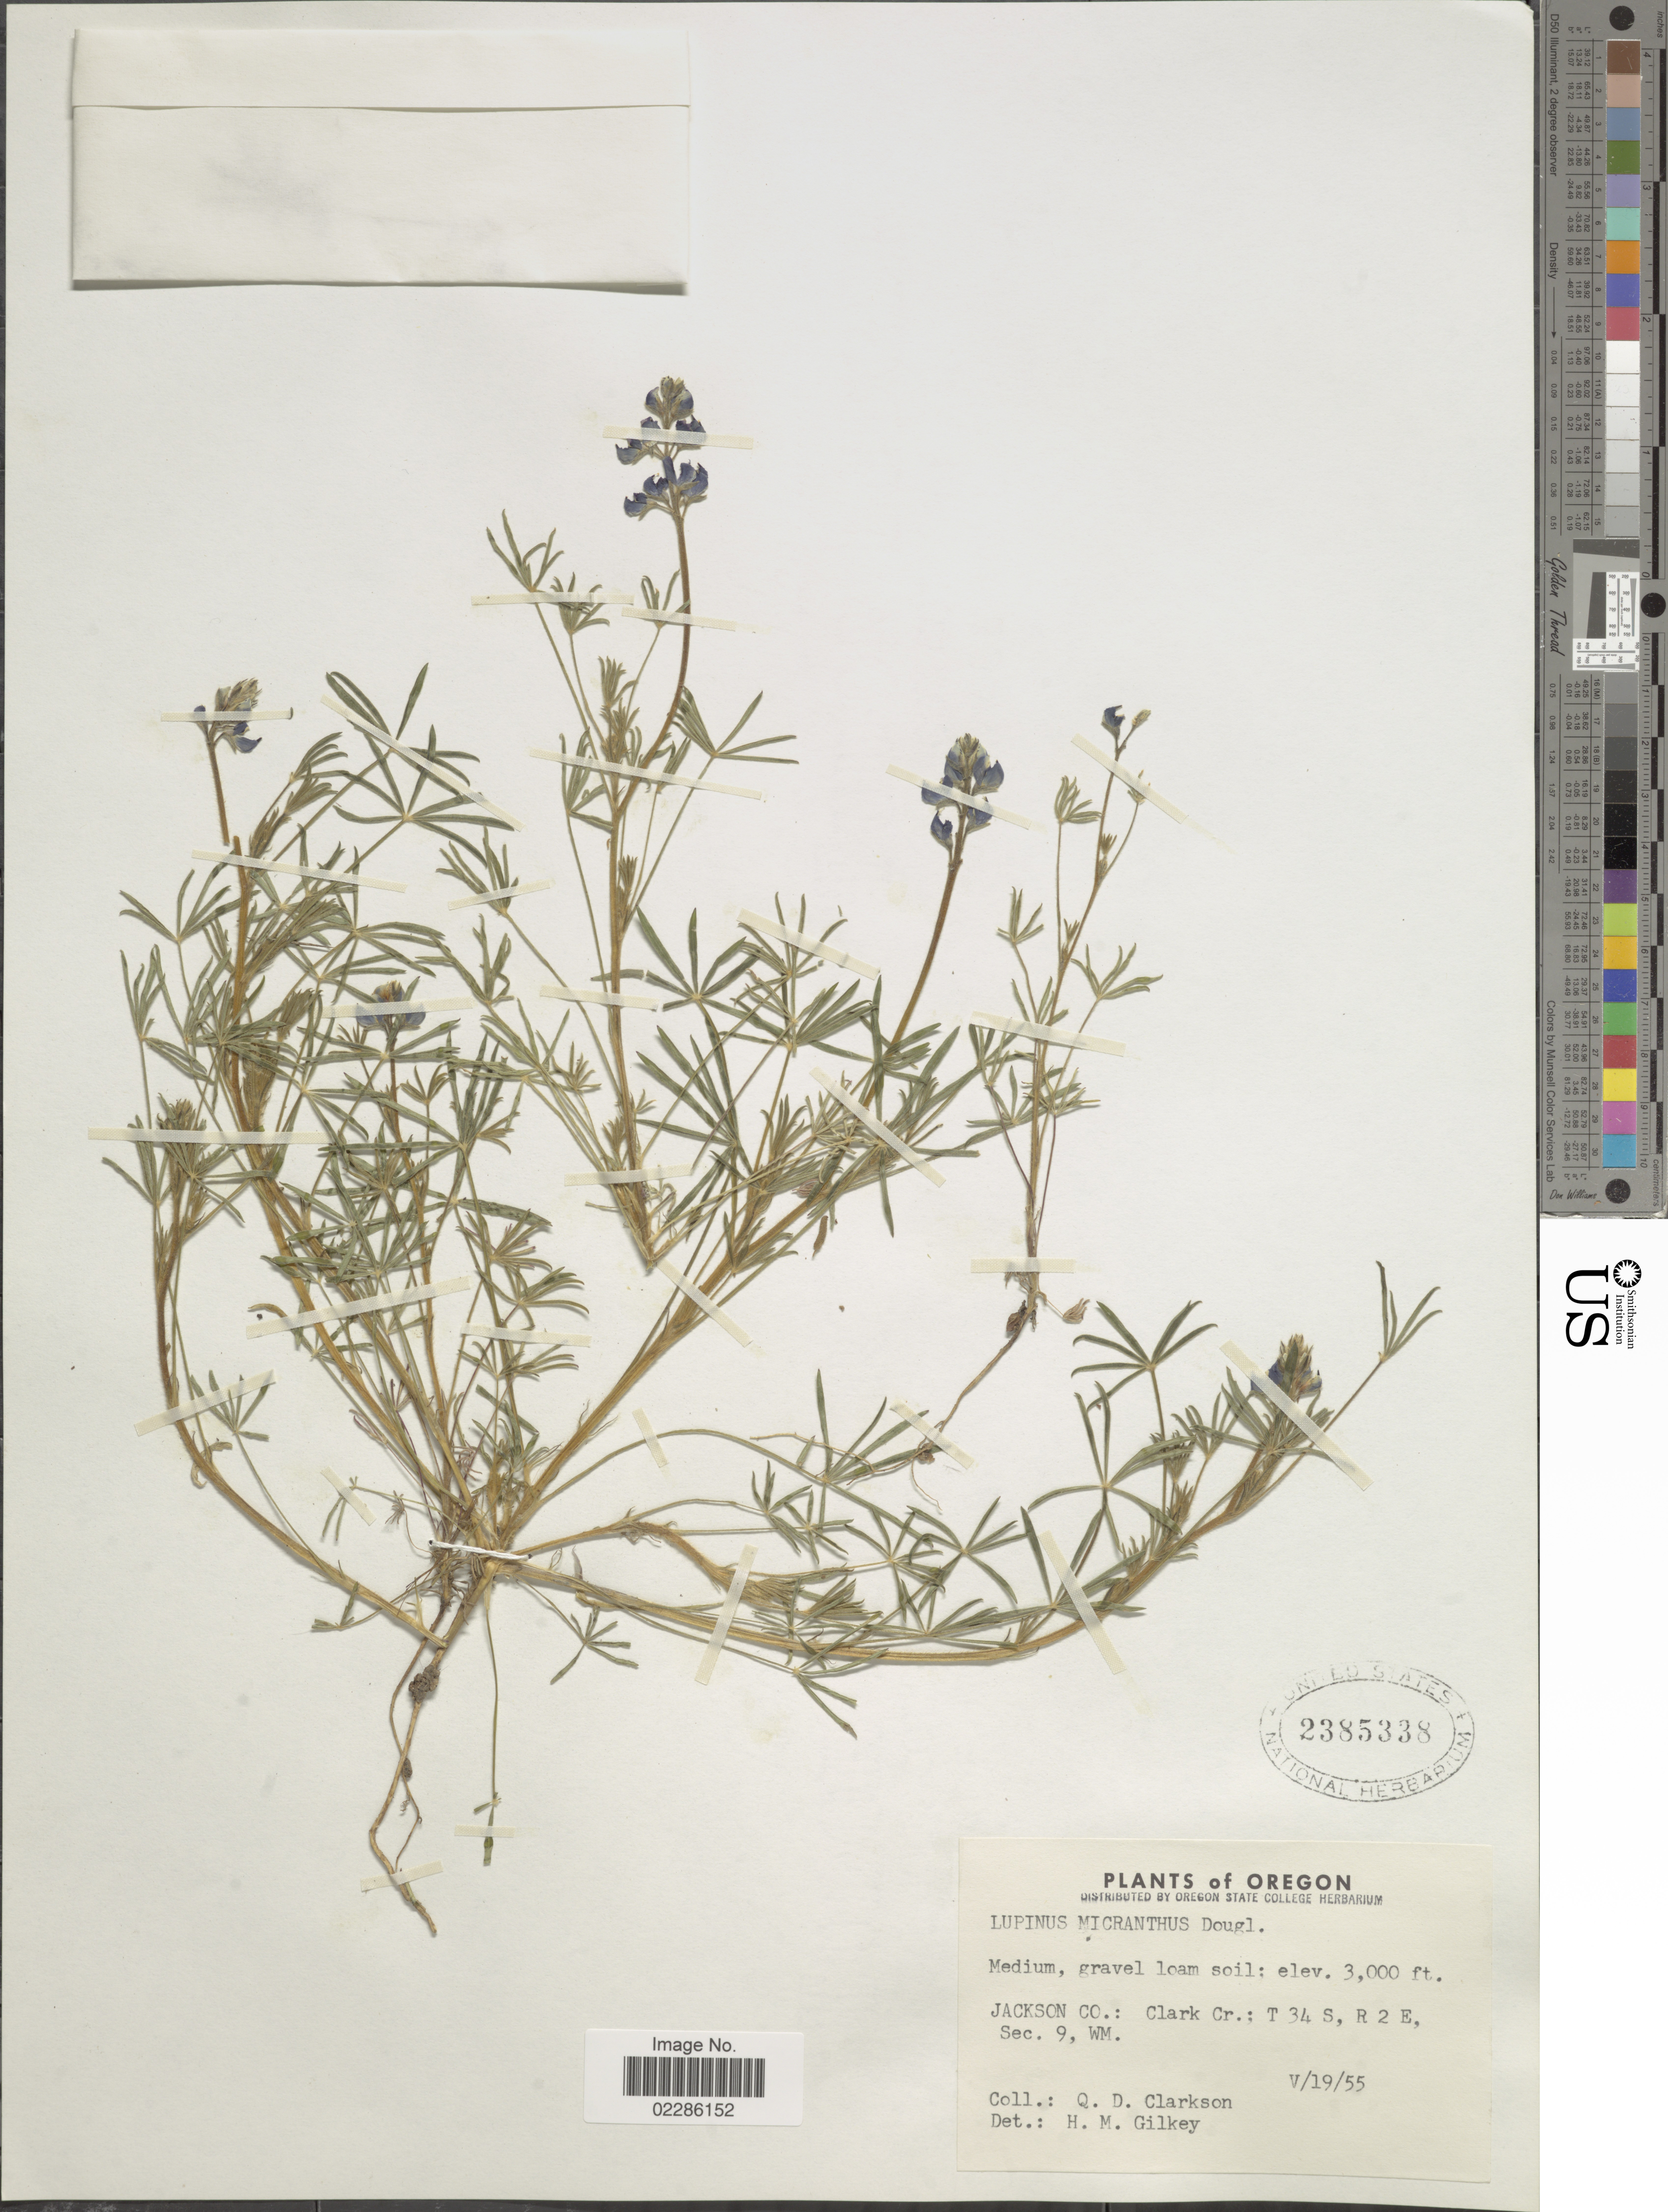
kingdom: Plantae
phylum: Tracheophyta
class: Magnoliopsida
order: Fabales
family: Fabaceae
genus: Lupinus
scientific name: Lupinus micranthus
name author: Douglas ex Lindl.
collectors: Q. Clarkson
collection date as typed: Transcribed d/m/y: 19/5/55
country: United States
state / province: Oregon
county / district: Jackson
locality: Medium, gravel loam soil, Jackson Co: Clark Cr; T 34 S, R 2 E, Sec. 9, WM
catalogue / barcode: US 2385338